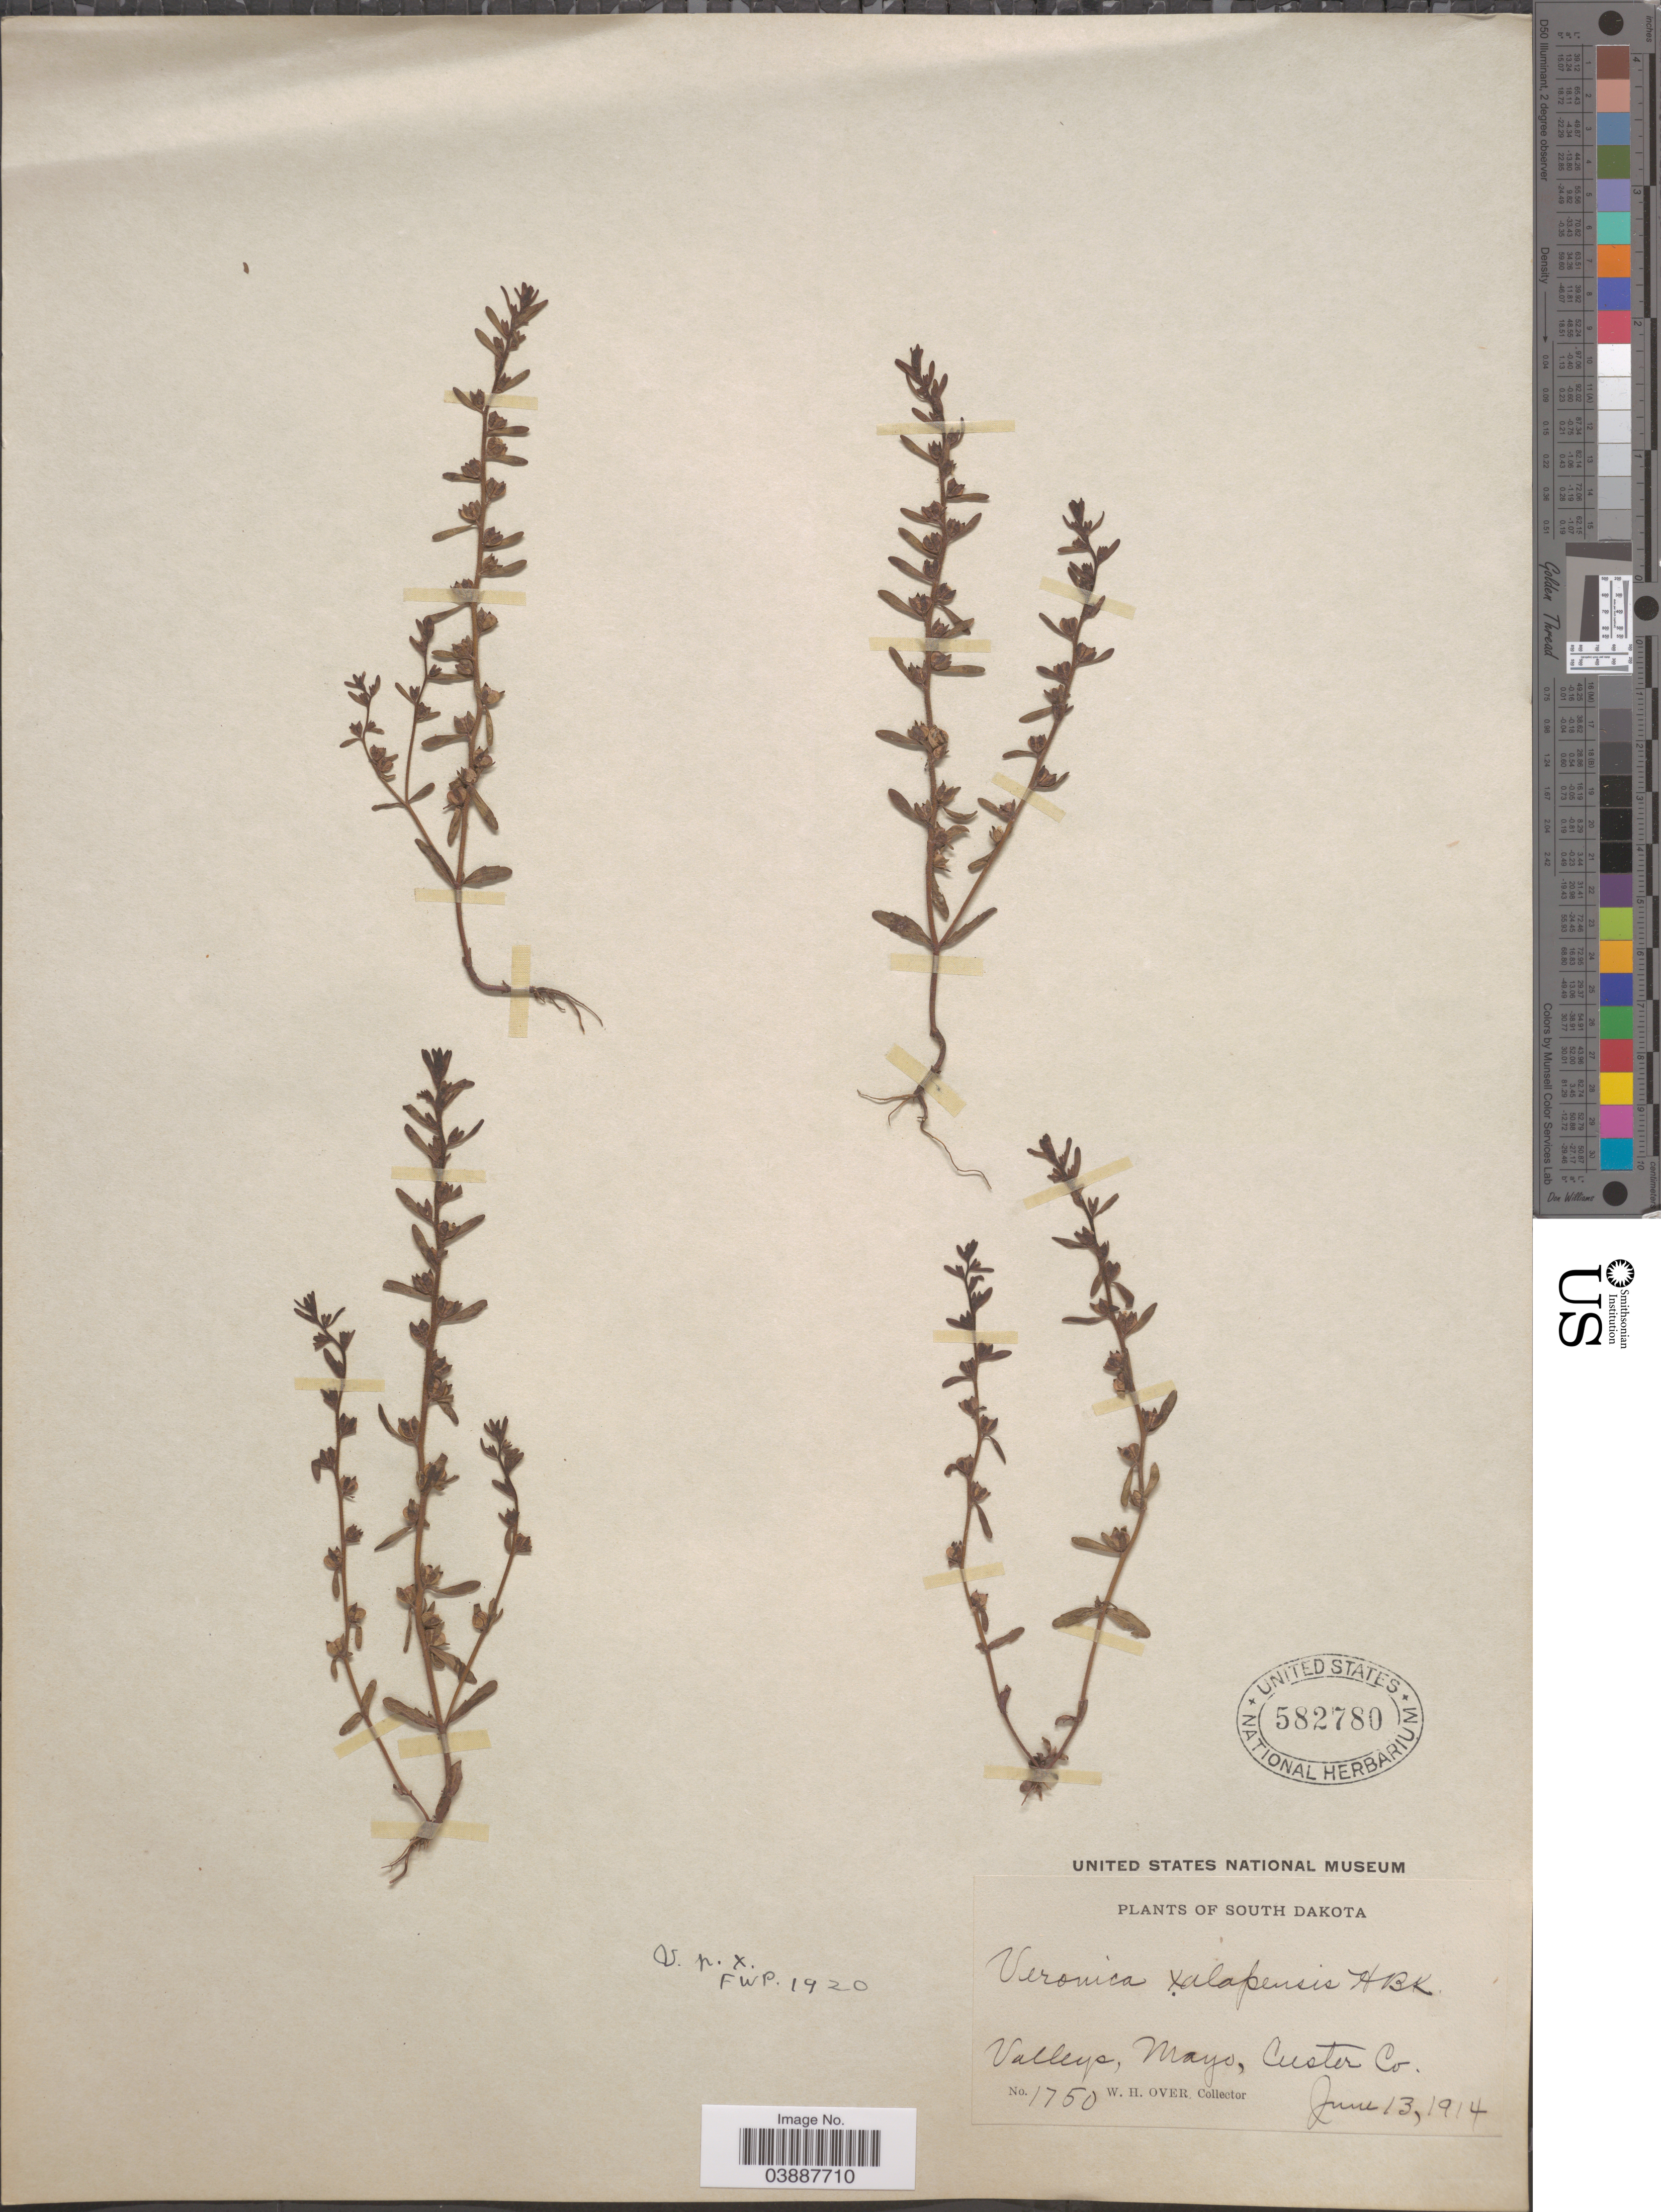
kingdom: Plantae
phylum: Tracheophyta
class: Magnoliopsida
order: Lamiales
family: Plantaginaceae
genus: Veronica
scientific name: Veronica peregrina var. xalapensis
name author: Kunth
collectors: W. Over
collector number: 1750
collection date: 1914-06-13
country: United States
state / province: South Dakota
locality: Valleys, Mayo, Custer Co.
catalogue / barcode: US 582780